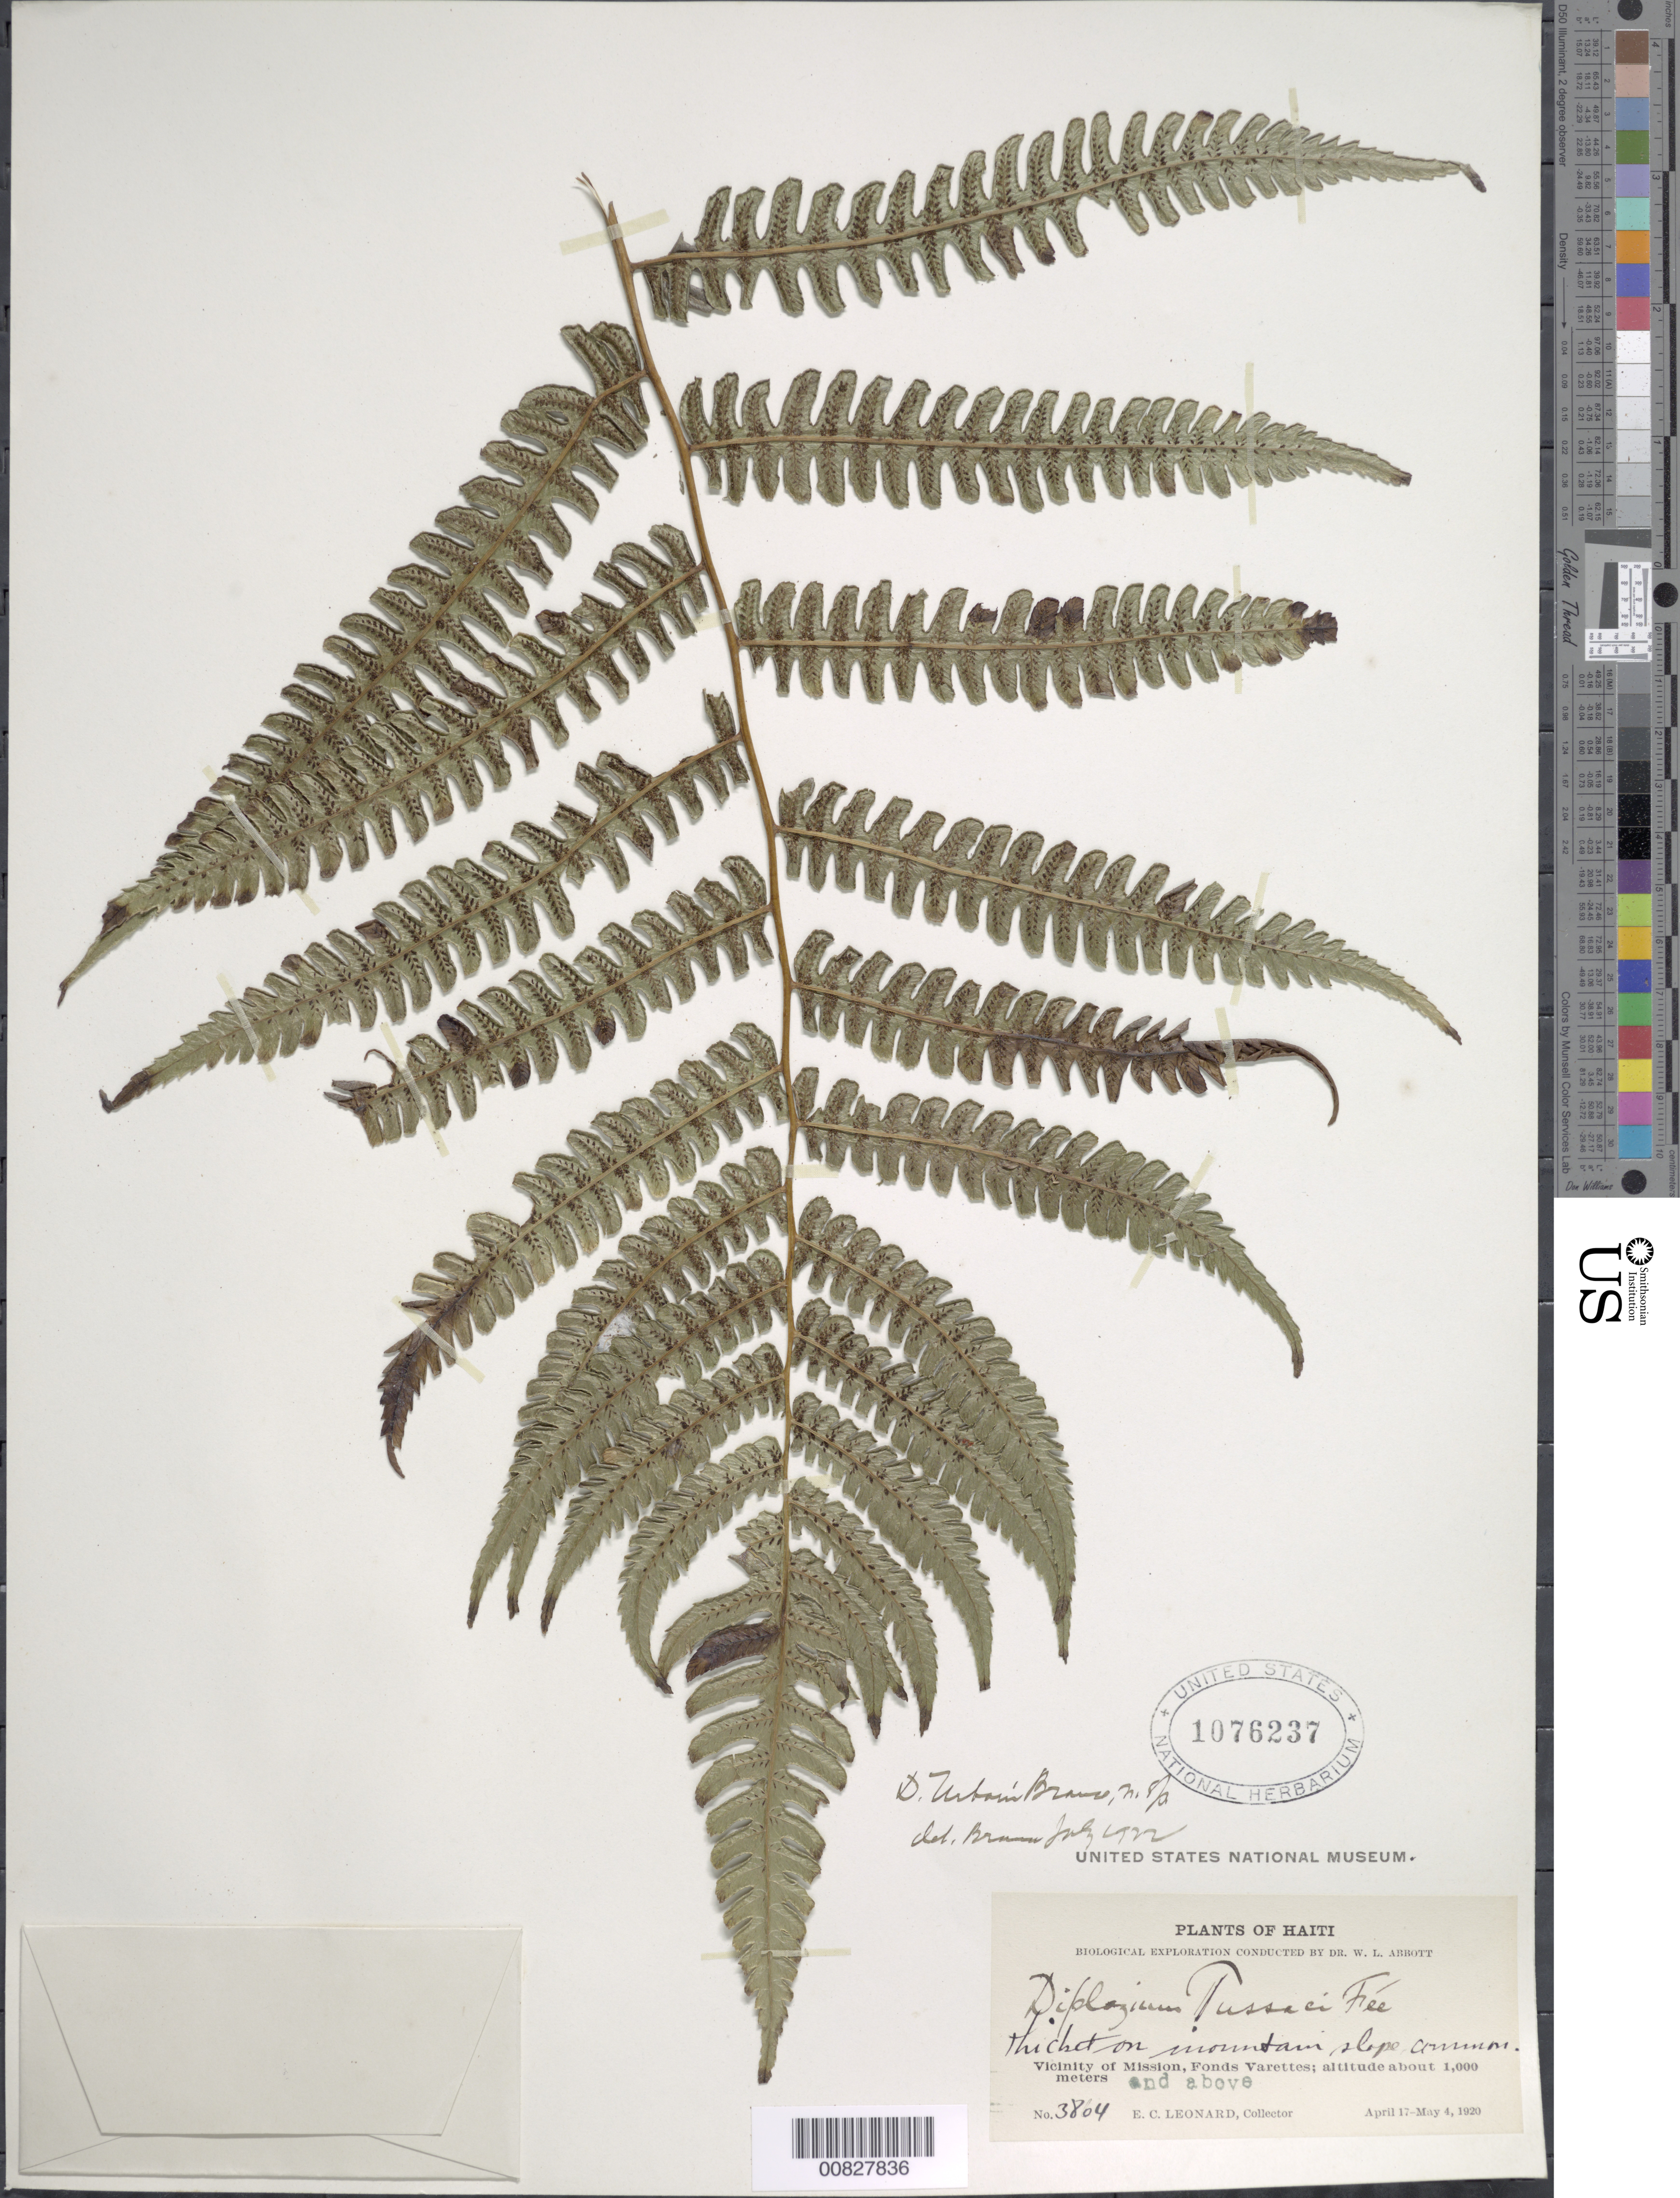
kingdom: Plantae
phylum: Tracheophyta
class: Polypodiopsida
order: Polypodiales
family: Athyriaceae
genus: Diplazium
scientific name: Diplazium tussacii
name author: Fée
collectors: E. C. Leonard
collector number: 3864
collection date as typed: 17 Apr 1920 to 04 May 1920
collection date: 1920-04-17/1920-05-04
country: Haiti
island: Hispaniola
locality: Fonds Varettes, vicinity Mission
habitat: Thicket on mountain slope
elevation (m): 1000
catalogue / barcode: US 1076237